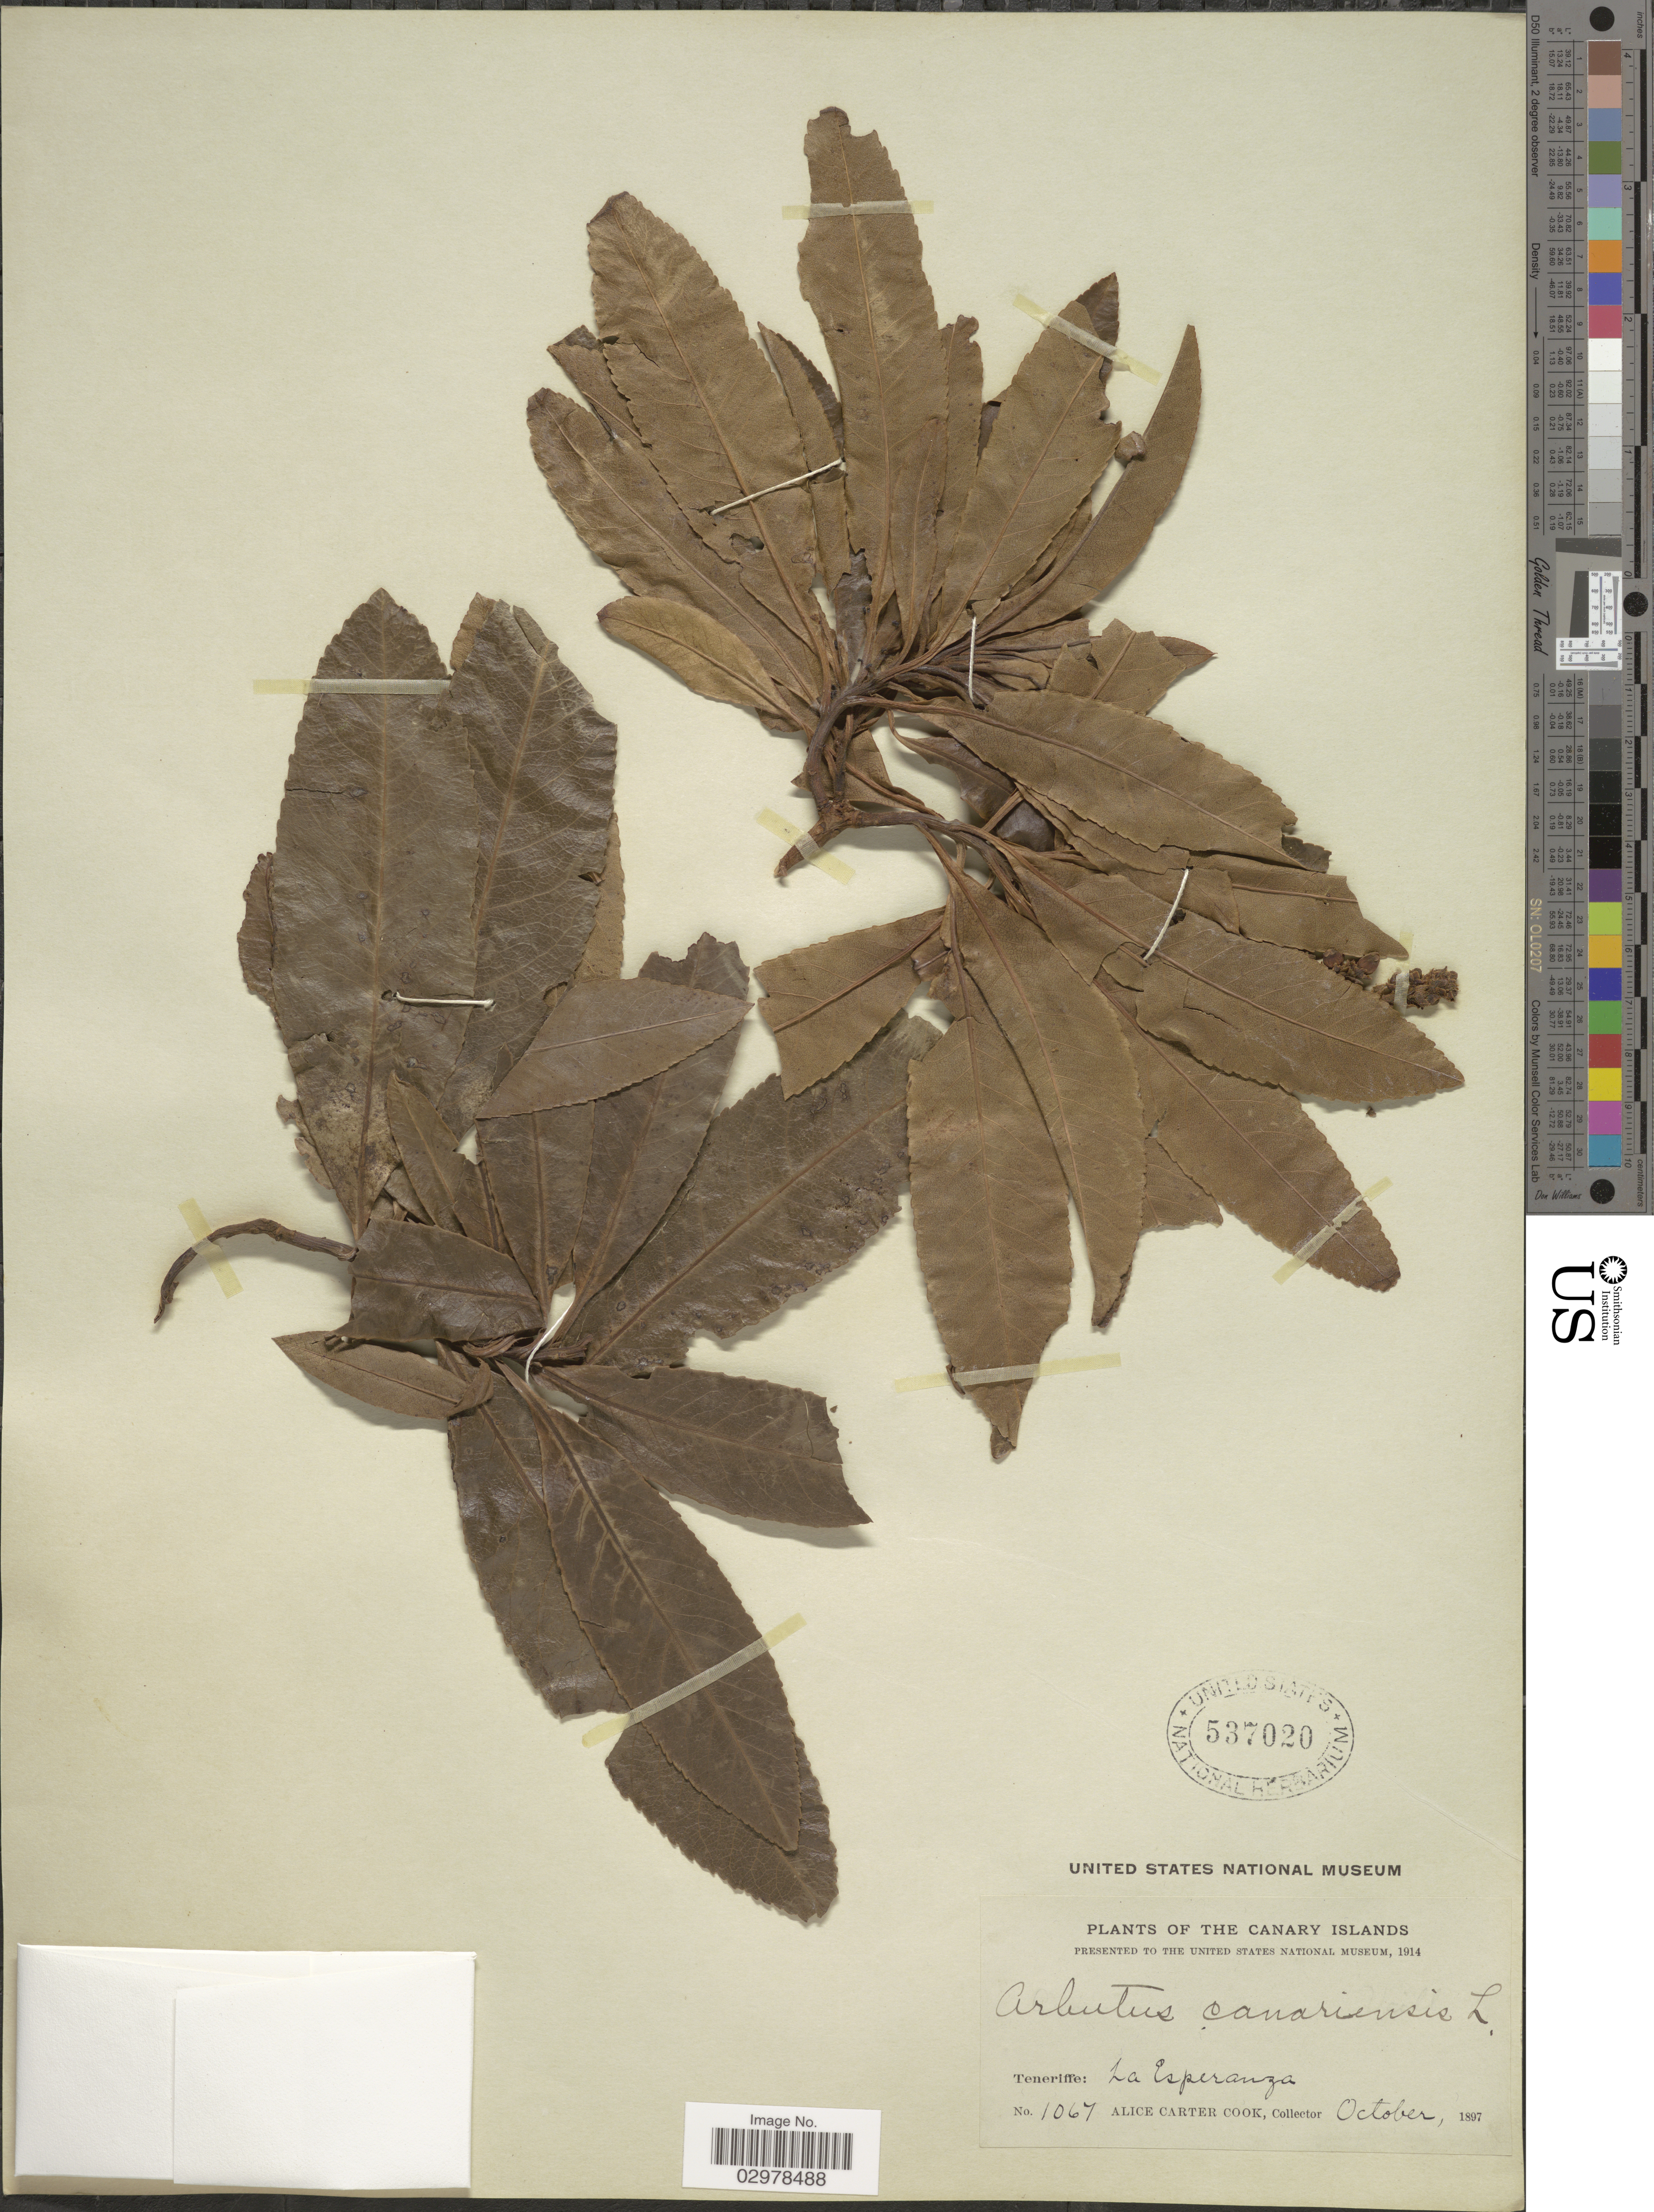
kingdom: Plantae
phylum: Tracheophyta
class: Magnoliopsida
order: Ericales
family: Ericaceae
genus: Arbutus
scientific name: Arbutus canariensis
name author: Duhamel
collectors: Alice C. Cook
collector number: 1067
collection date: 1897-10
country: Spain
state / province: Canarias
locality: The Canary Islands, Tenerife, La Esperanza.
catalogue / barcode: US 537020